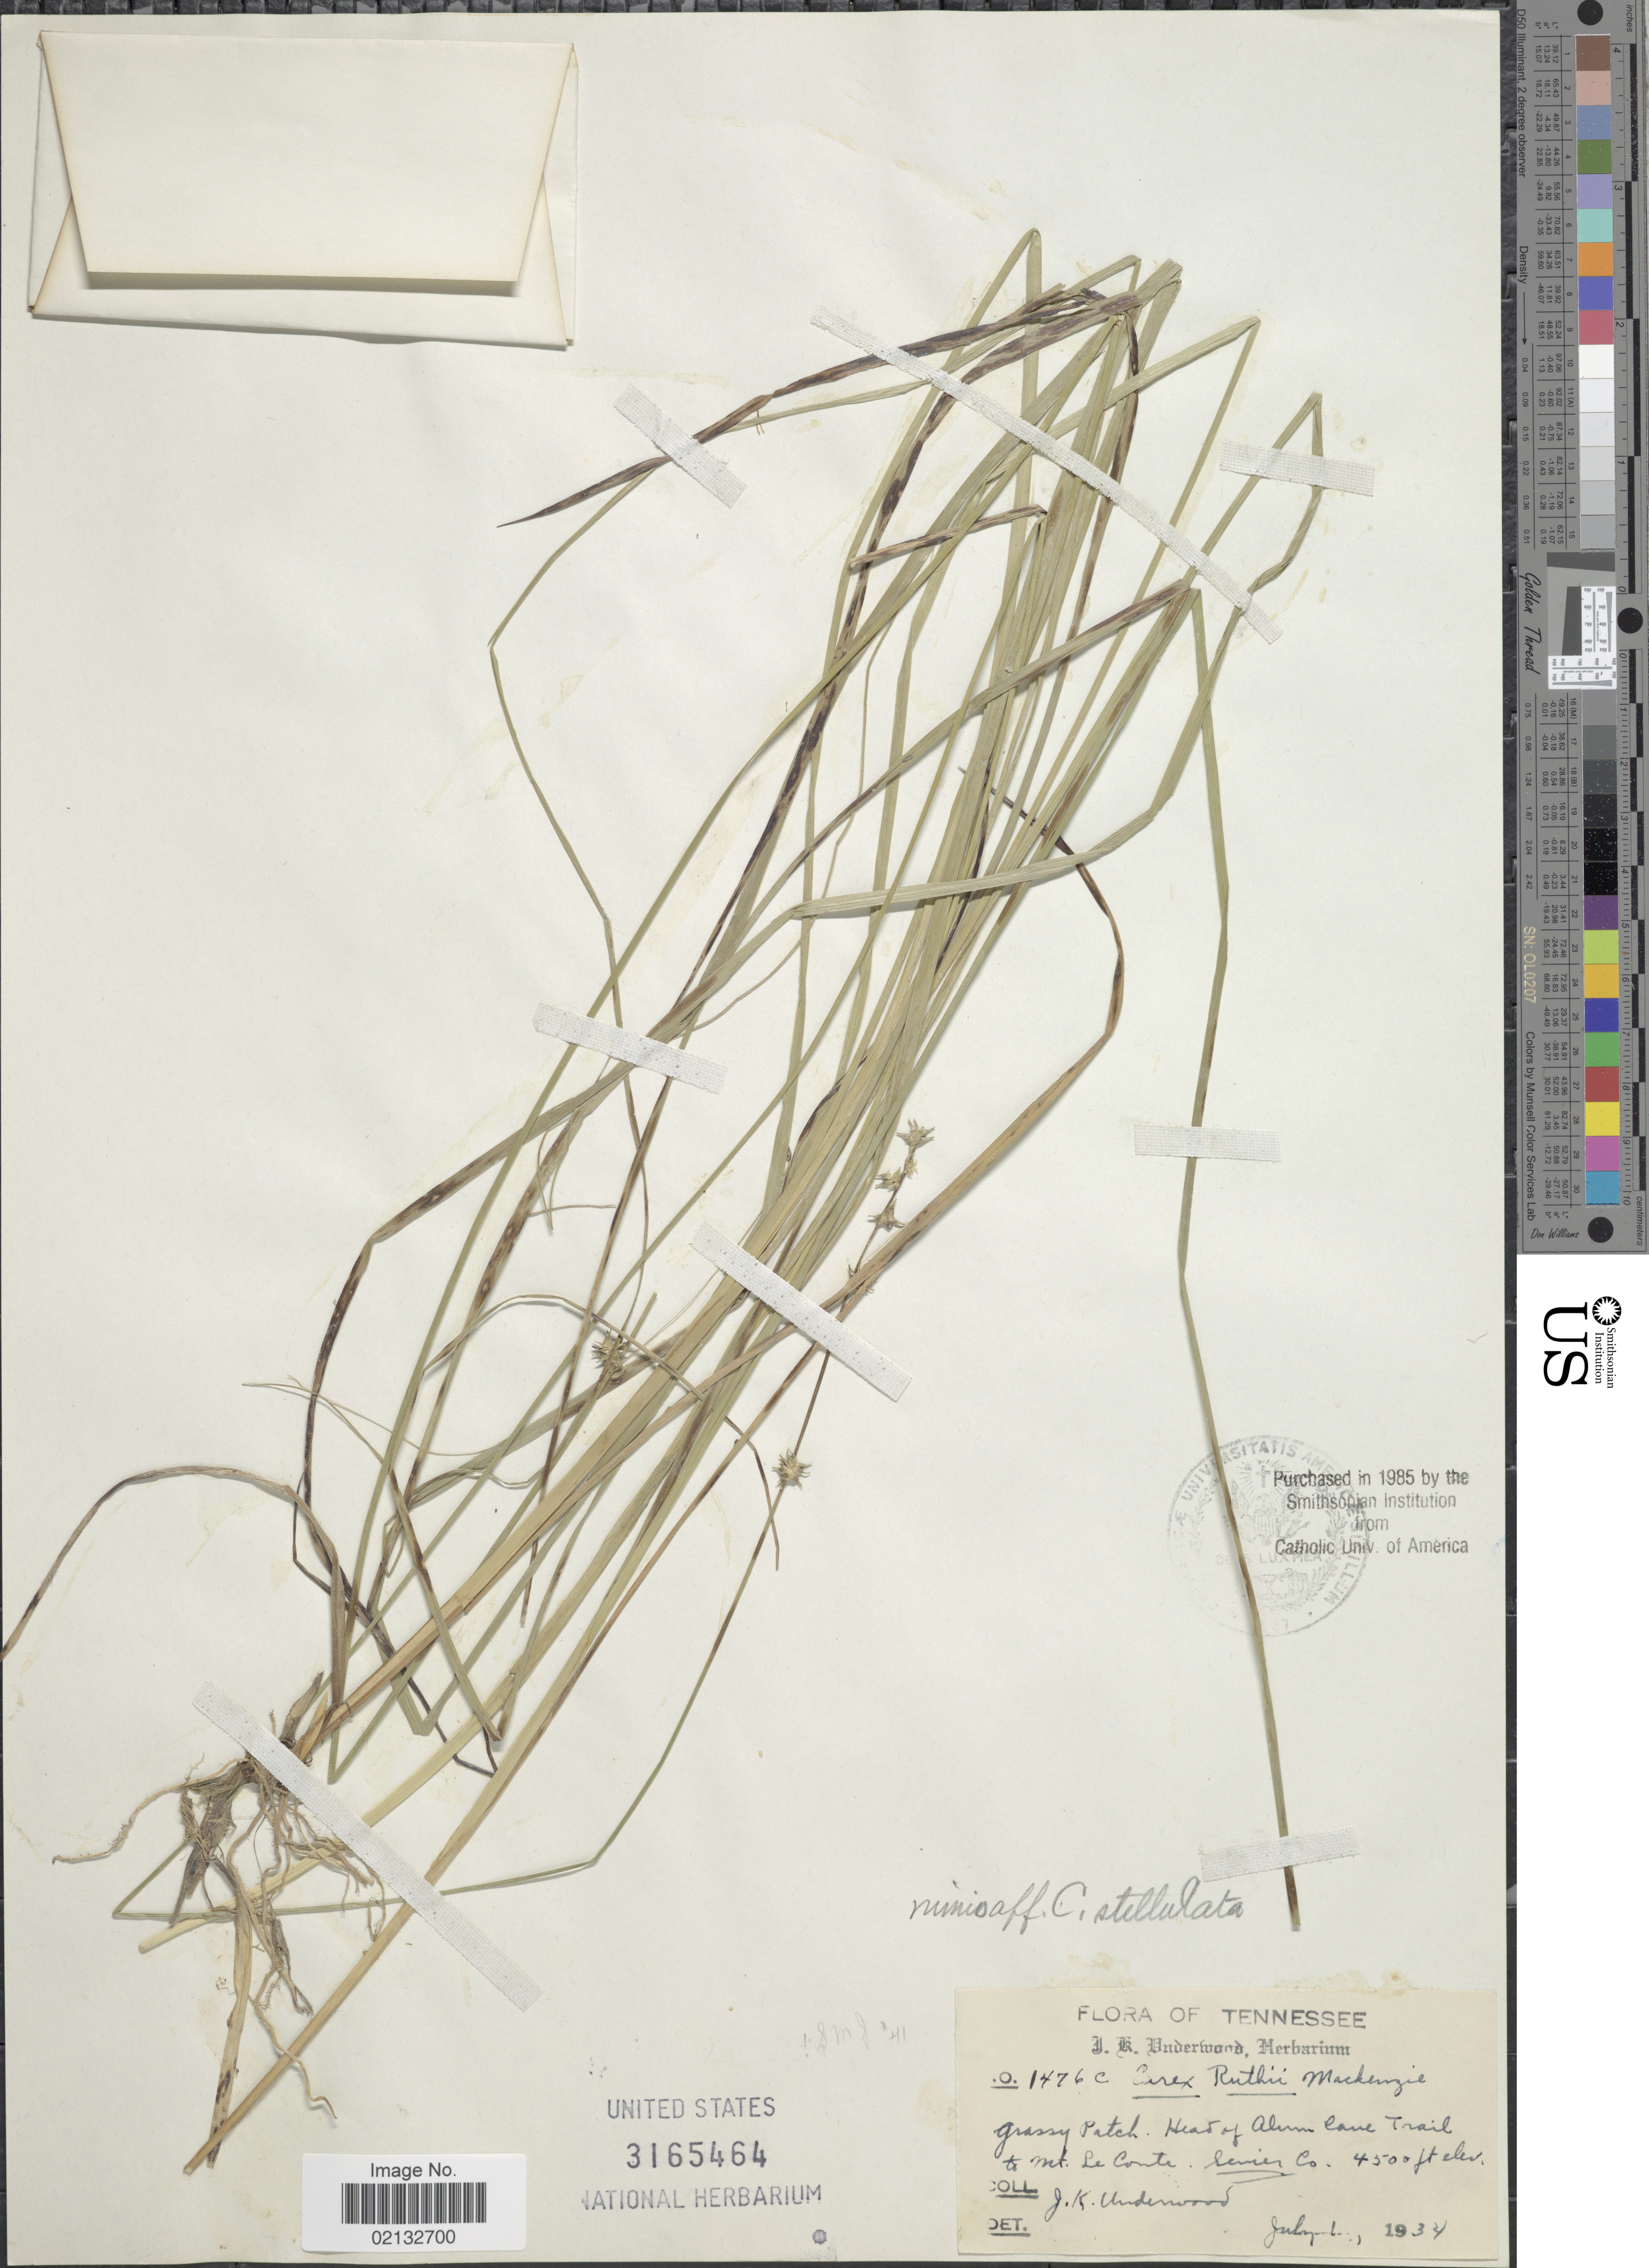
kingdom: Plantae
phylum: Tracheophyta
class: Liliopsida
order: Poales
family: Cyperaceae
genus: Carex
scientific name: Carex ruthii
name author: Mack.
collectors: J. K. Underwood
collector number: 1476C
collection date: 1934-07-01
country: United States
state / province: Tennessee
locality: Head of Alum Cave Trail to Mt. Le Conte. Sevier Co.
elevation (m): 1372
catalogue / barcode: US 3165464